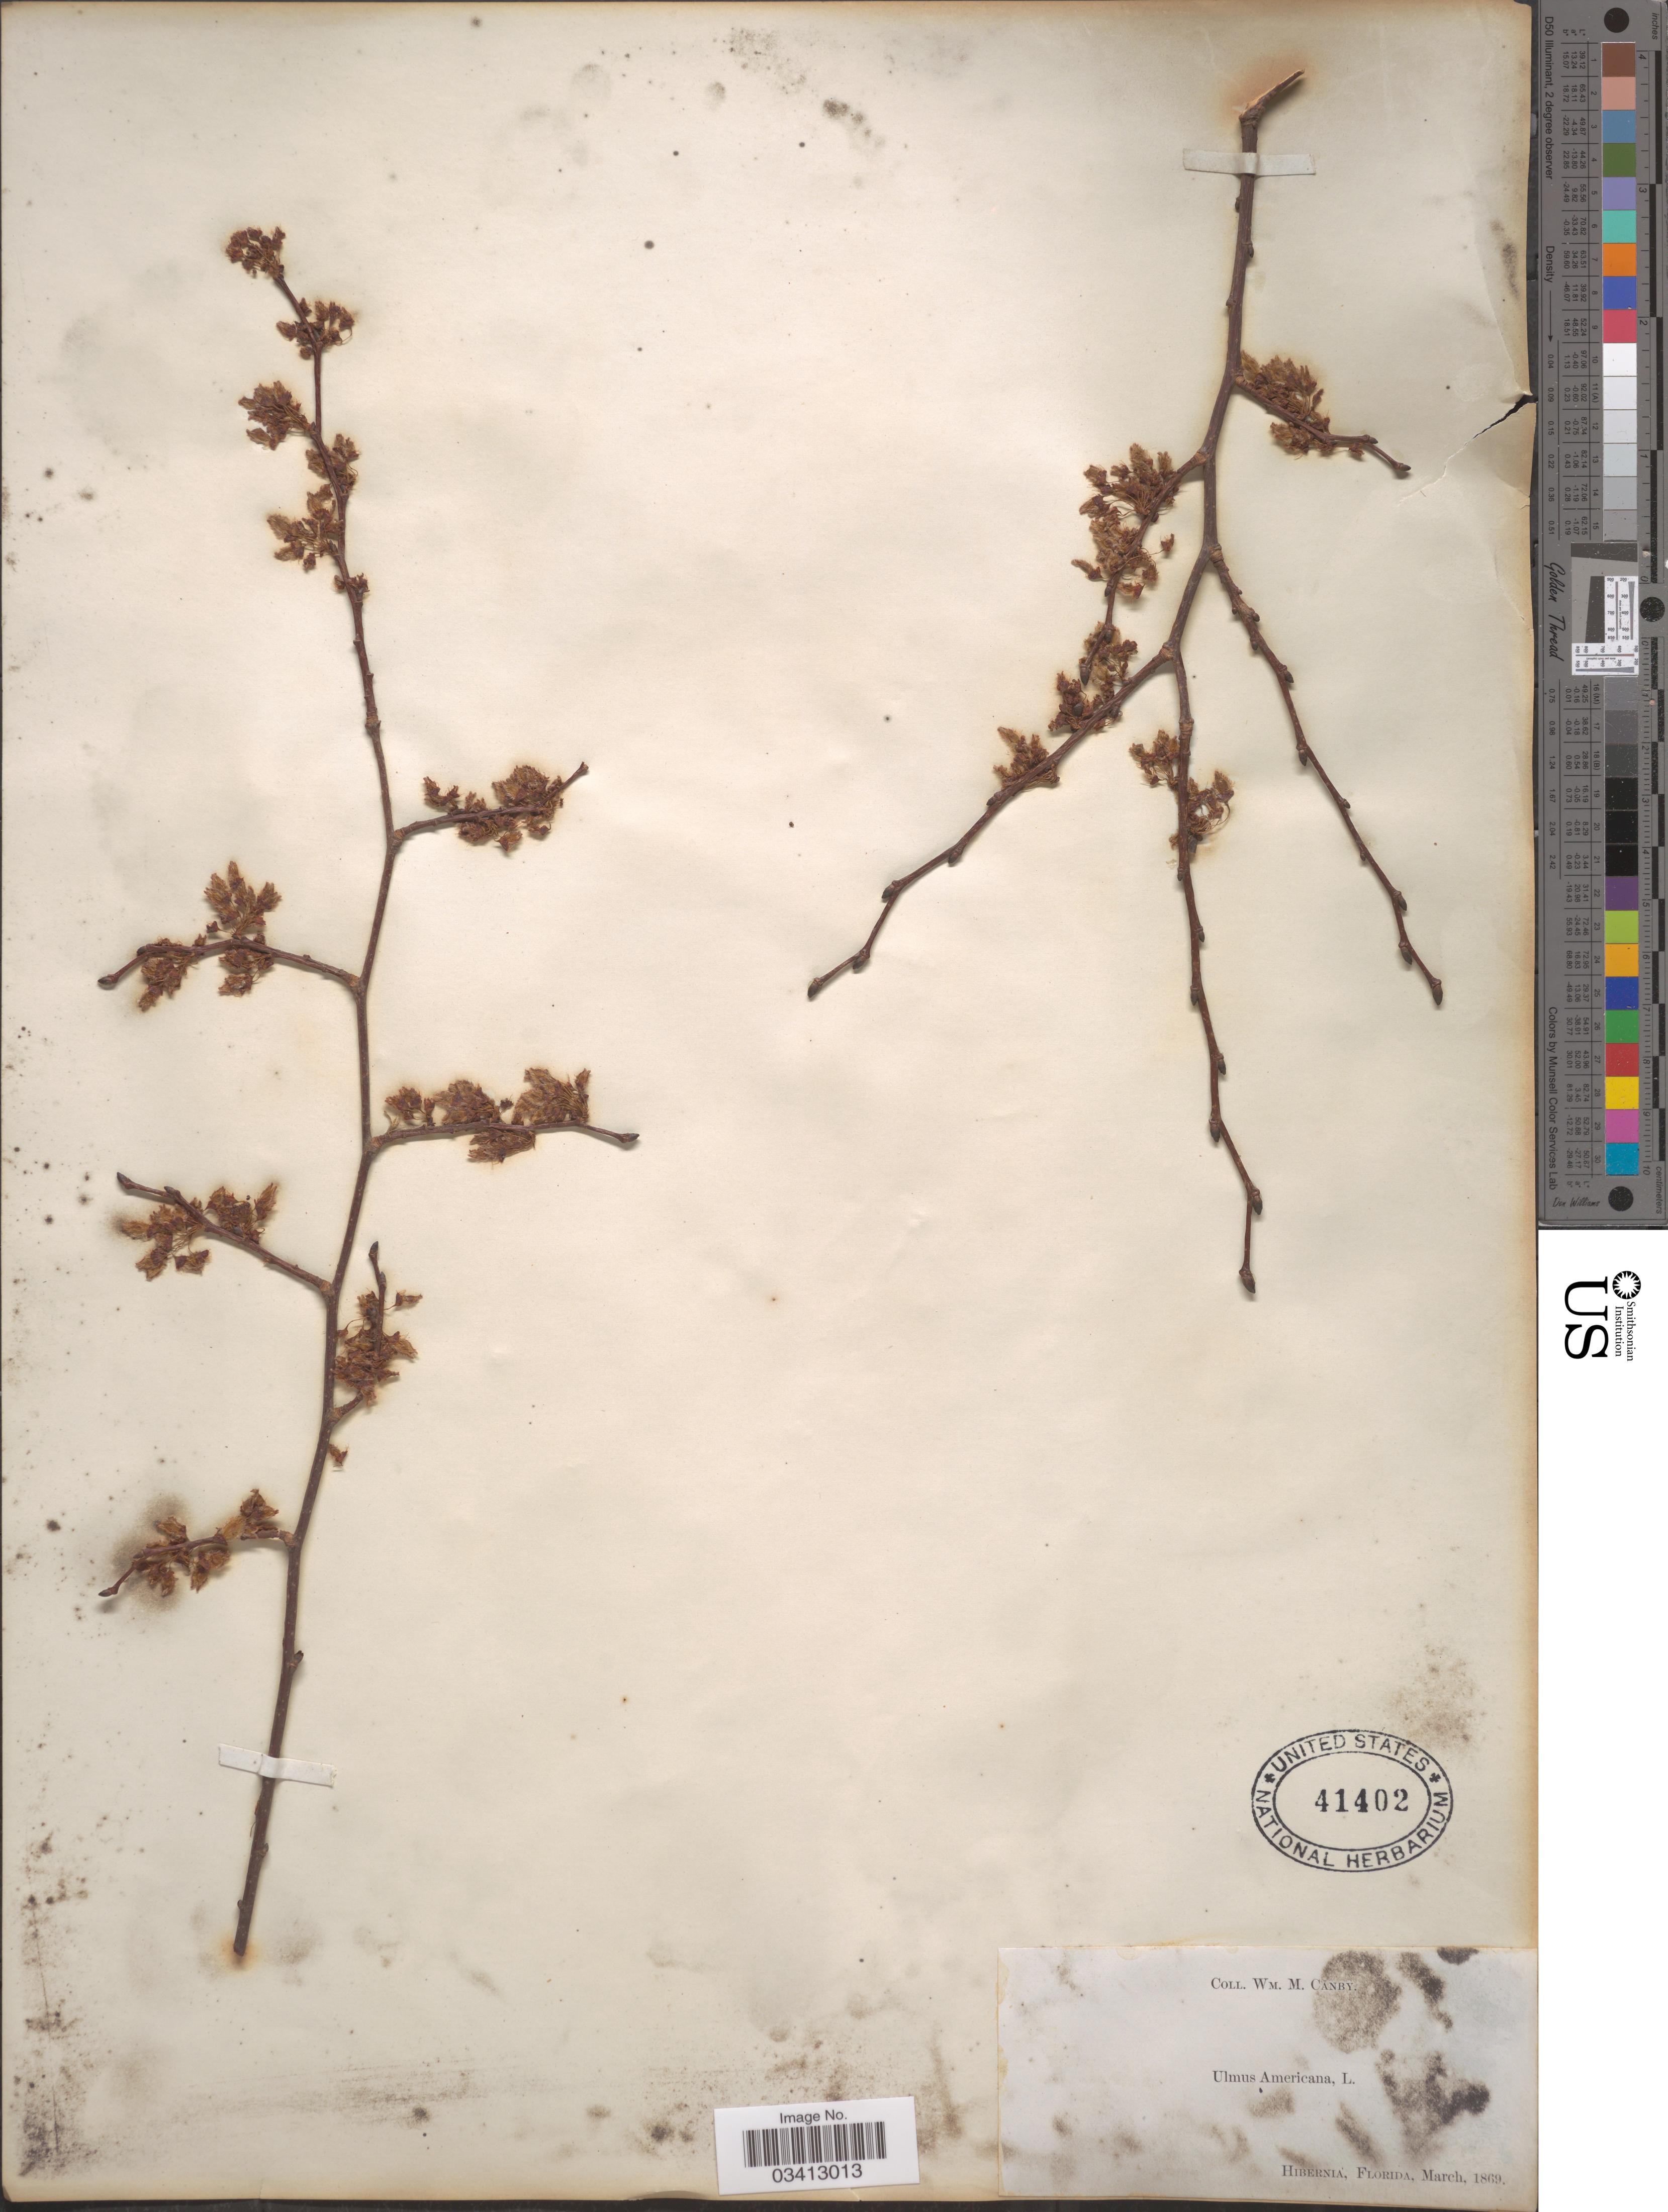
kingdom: Plantae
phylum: Tracheophyta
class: Magnoliopsida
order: Rosales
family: Ulmaceae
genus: Ulmus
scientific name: Ulmus americana var. floridana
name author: (Chapm.) Little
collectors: W. M. Canby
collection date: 1869-03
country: United States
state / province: Florida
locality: Hibernia.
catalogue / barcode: US 41402